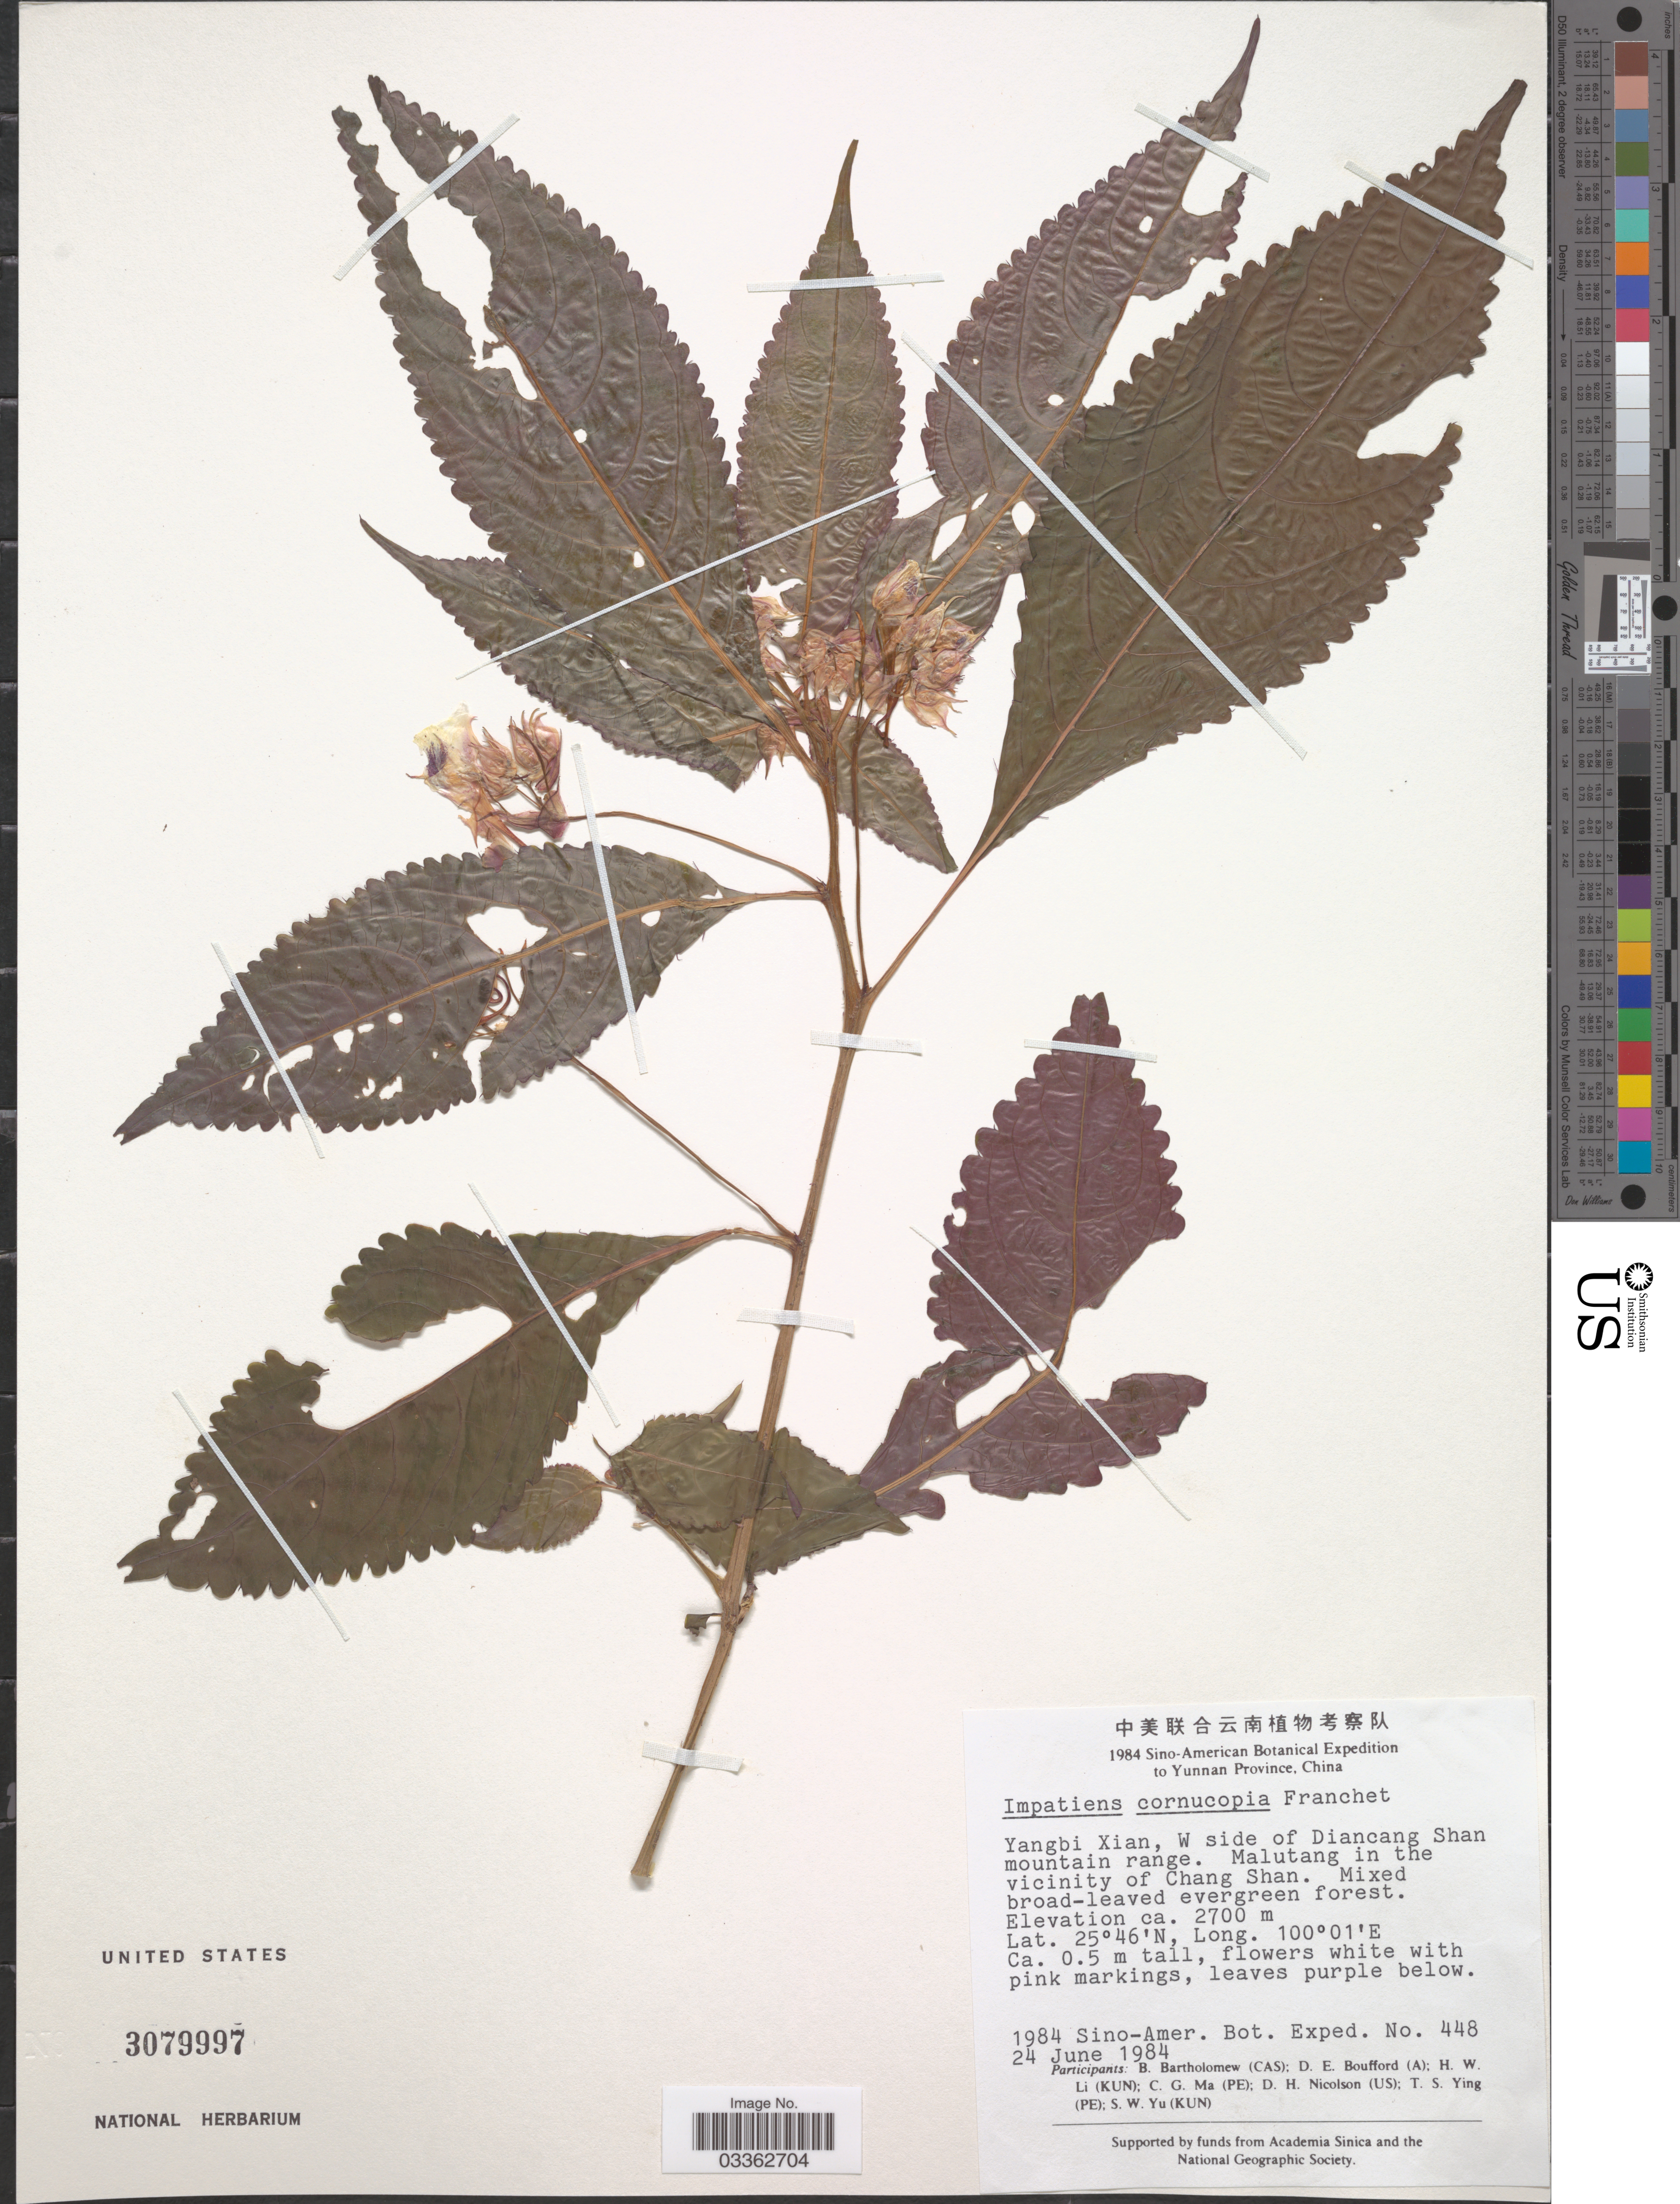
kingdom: Plantae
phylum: Tracheophyta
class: Magnoliopsida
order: Ericales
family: Balsaminaceae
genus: Impatiens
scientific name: Impatiens cornucopia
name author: Franch.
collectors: Sino-Amer. Bot. Exped. 1984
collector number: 448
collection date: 1984-06-24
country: China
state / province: Yunnan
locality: Yangbi Xian, W side of Diancang Shan mountain range. Malutang in the vicinity of Chang Shan.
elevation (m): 2700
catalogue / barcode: US 3079997